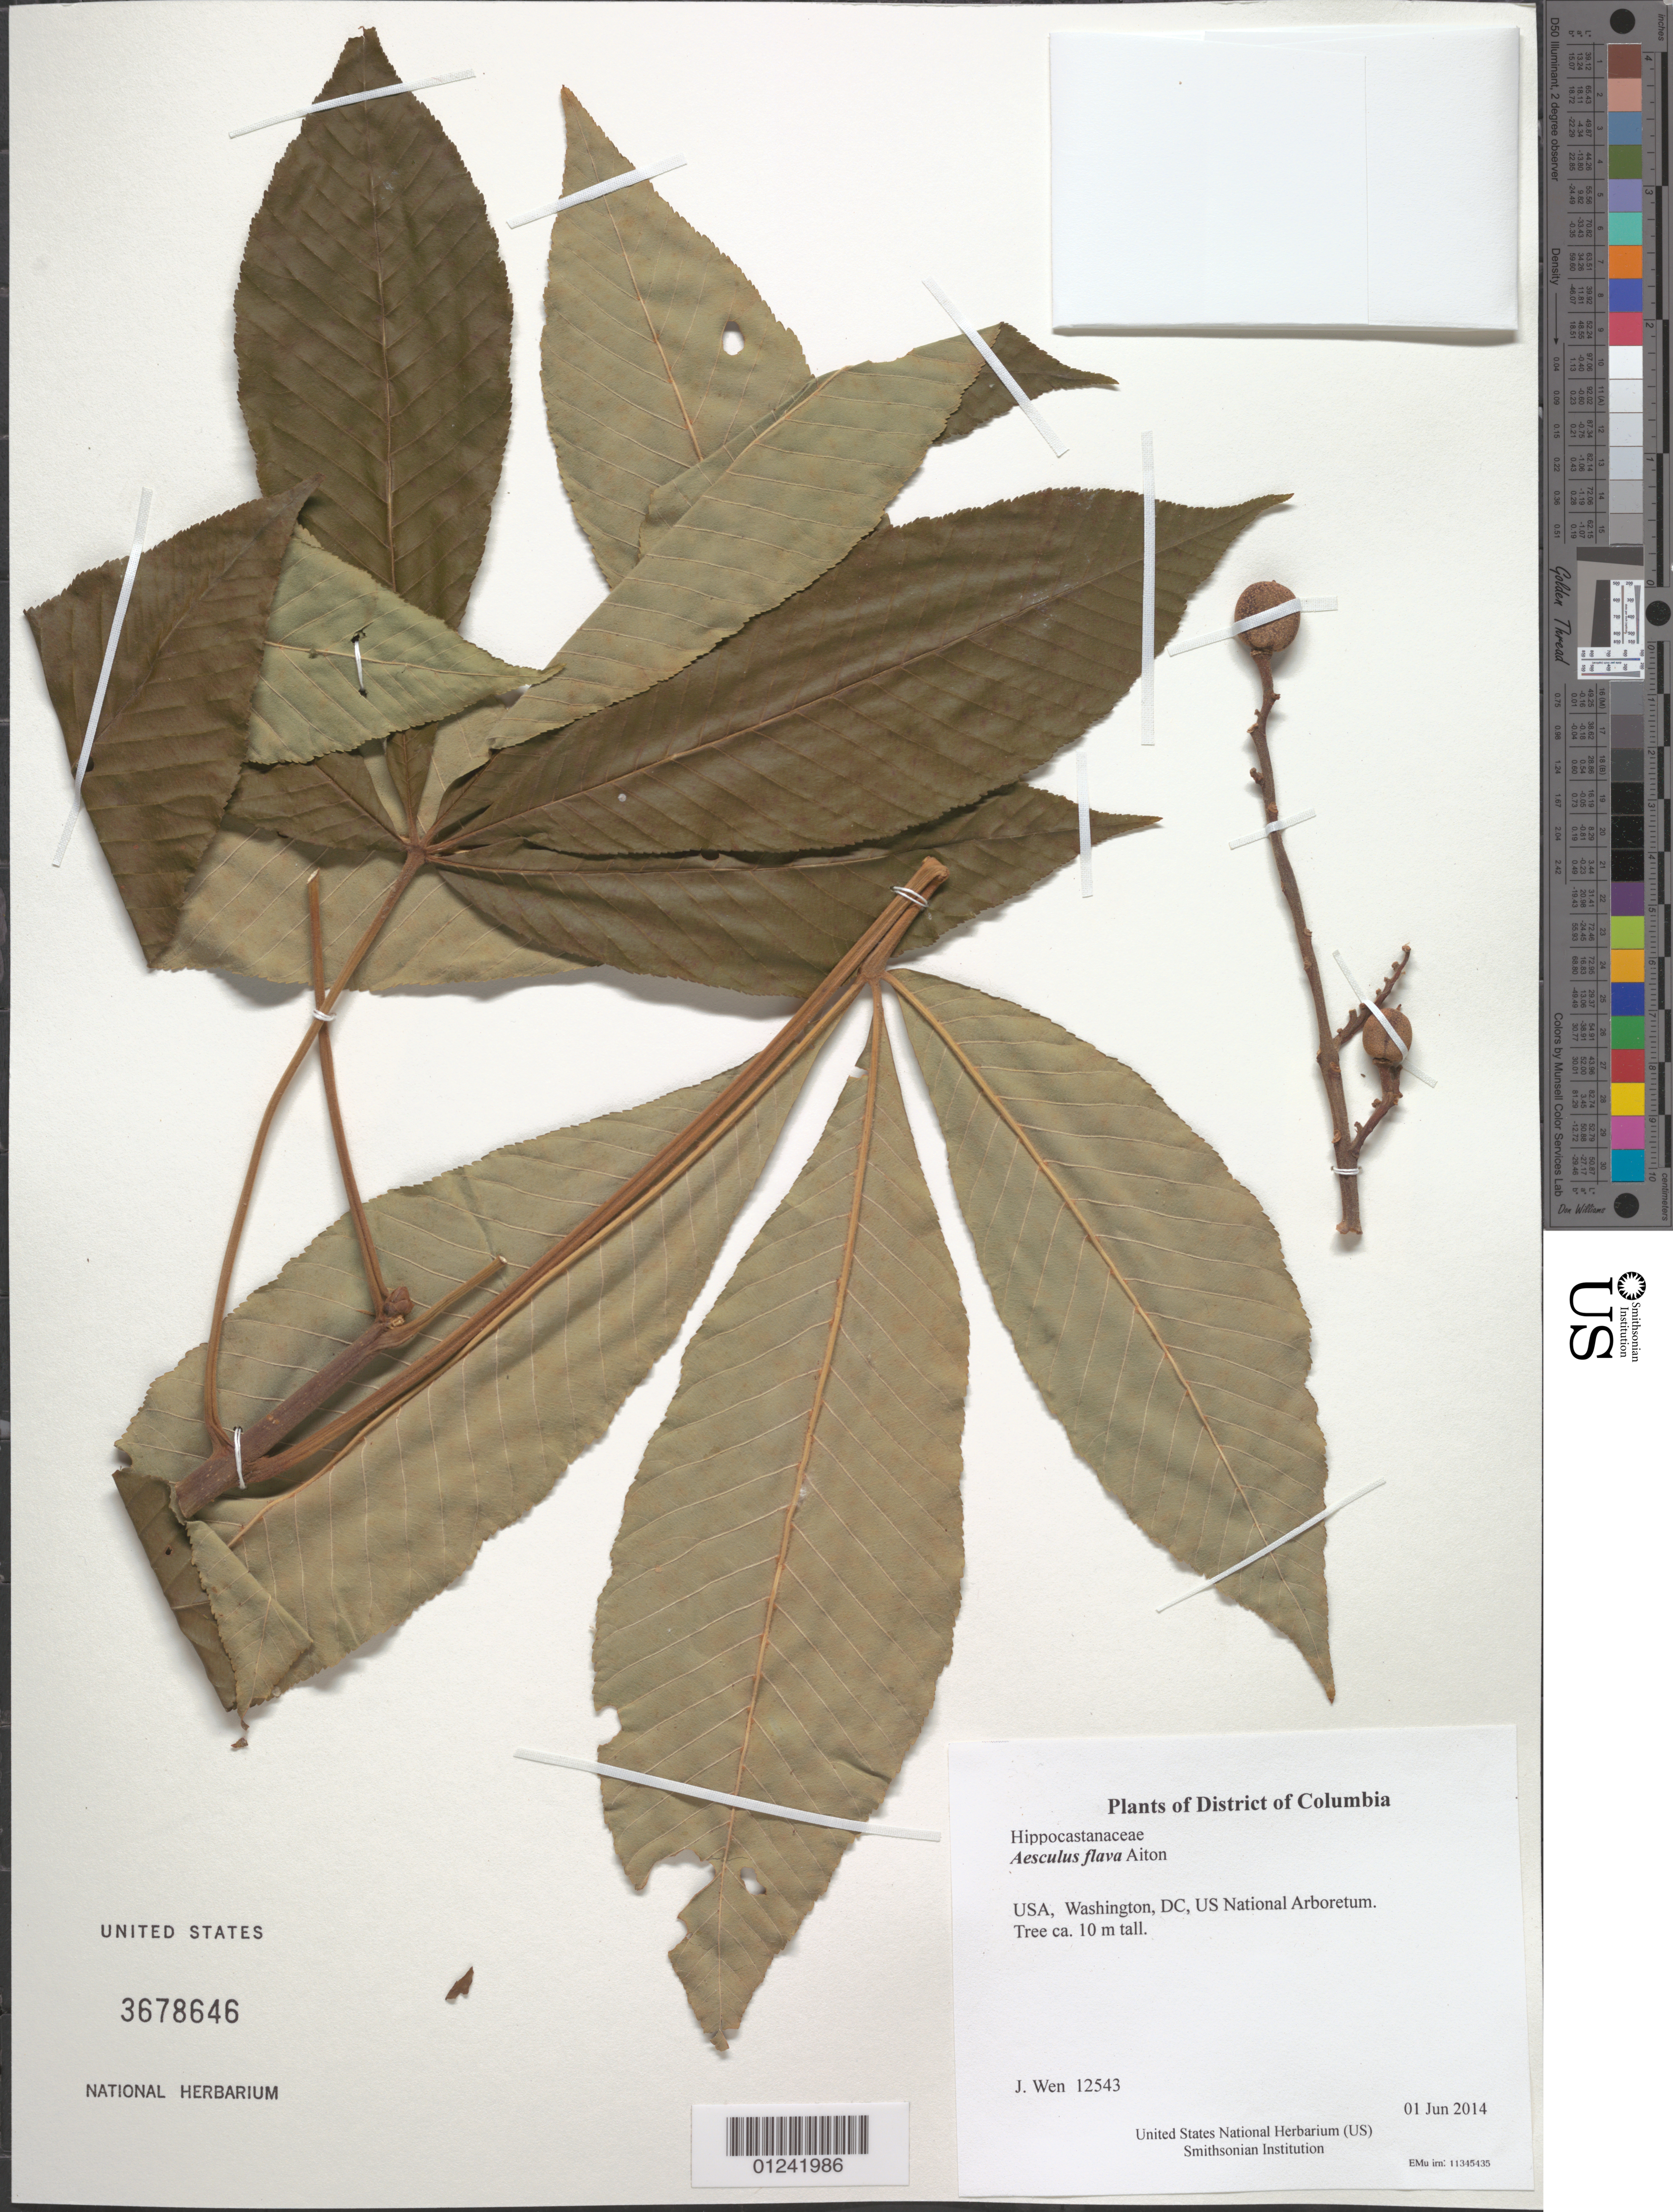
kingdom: Plantae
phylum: Tracheophyta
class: Magnoliopsida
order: Sapindales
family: Sapindaceae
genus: Aesculus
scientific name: Aesculus flava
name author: Sol.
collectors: J. Wen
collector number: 12543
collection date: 2014-06-01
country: United States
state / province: District of Columbia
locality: US National Arboretum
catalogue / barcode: US 3678646